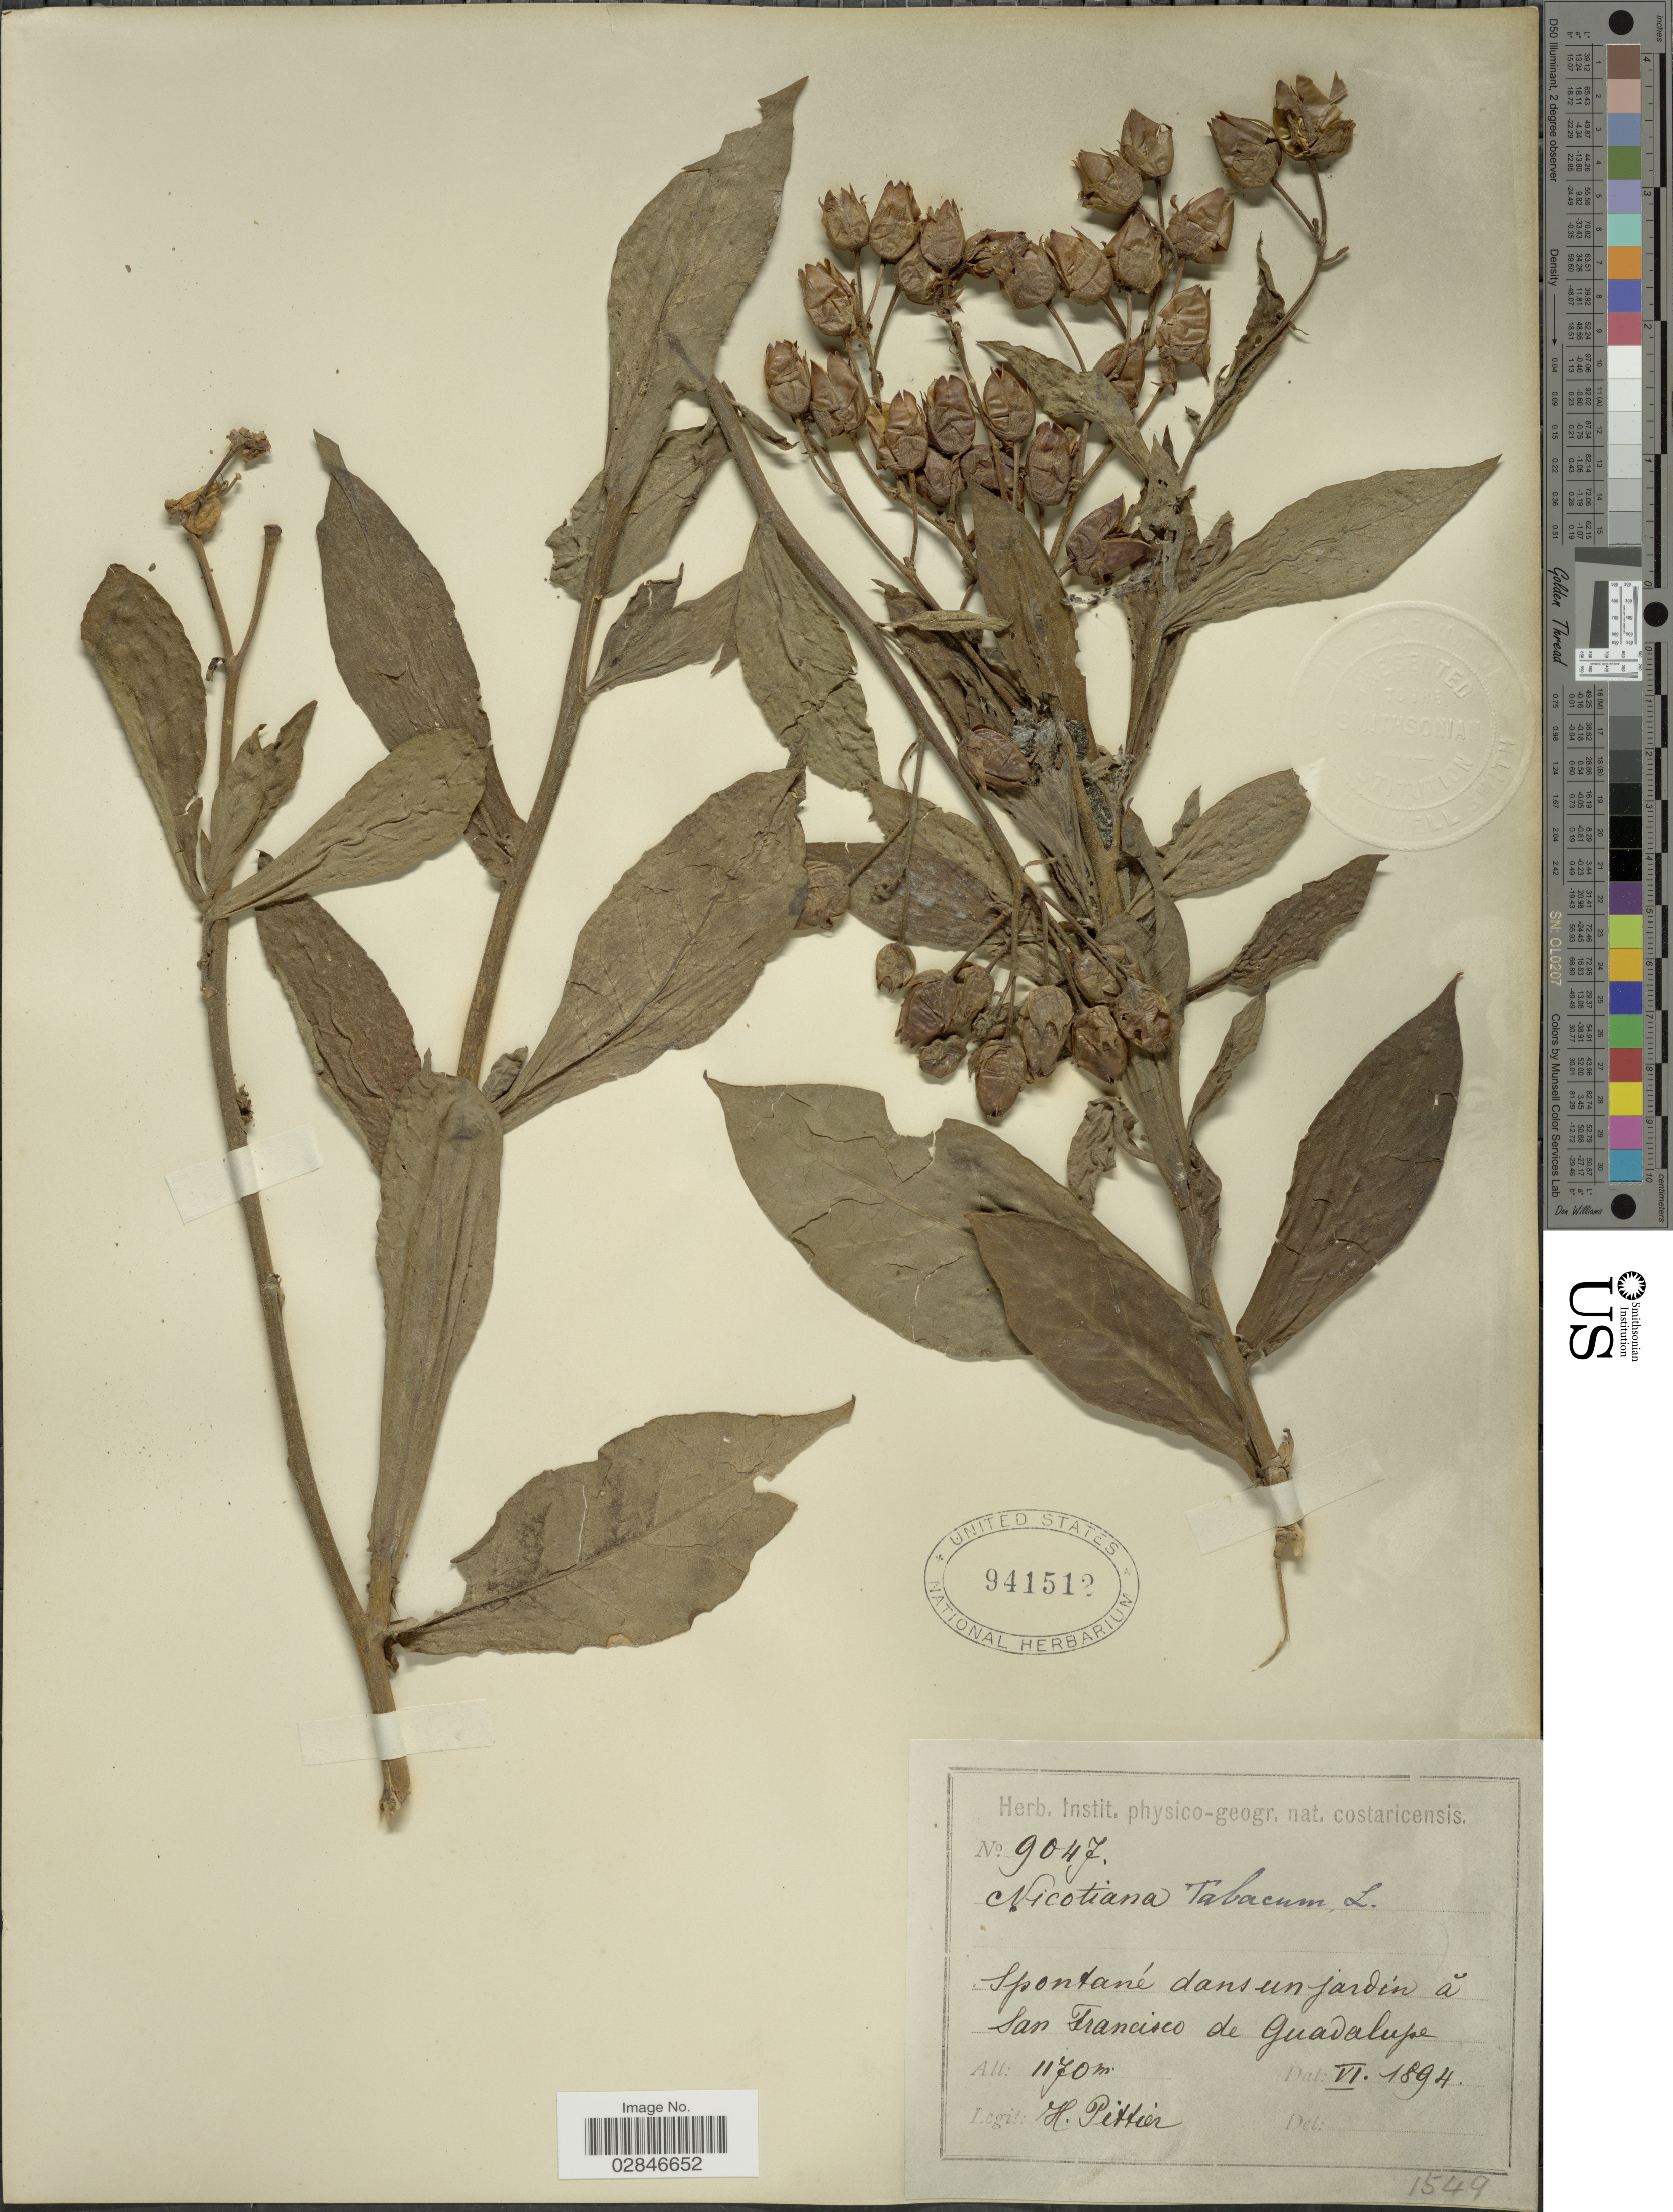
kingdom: Plantae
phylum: Tracheophyta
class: Magnoliopsida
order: Solanales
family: Solanaceae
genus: Nicotiana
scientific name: Nicotiana tabacum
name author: L.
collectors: H. F. Pittier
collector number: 9047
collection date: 1891-06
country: Costa Rica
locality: Spontané dans un jardin á San Francisco de Guadalupe.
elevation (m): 1170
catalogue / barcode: US 941512